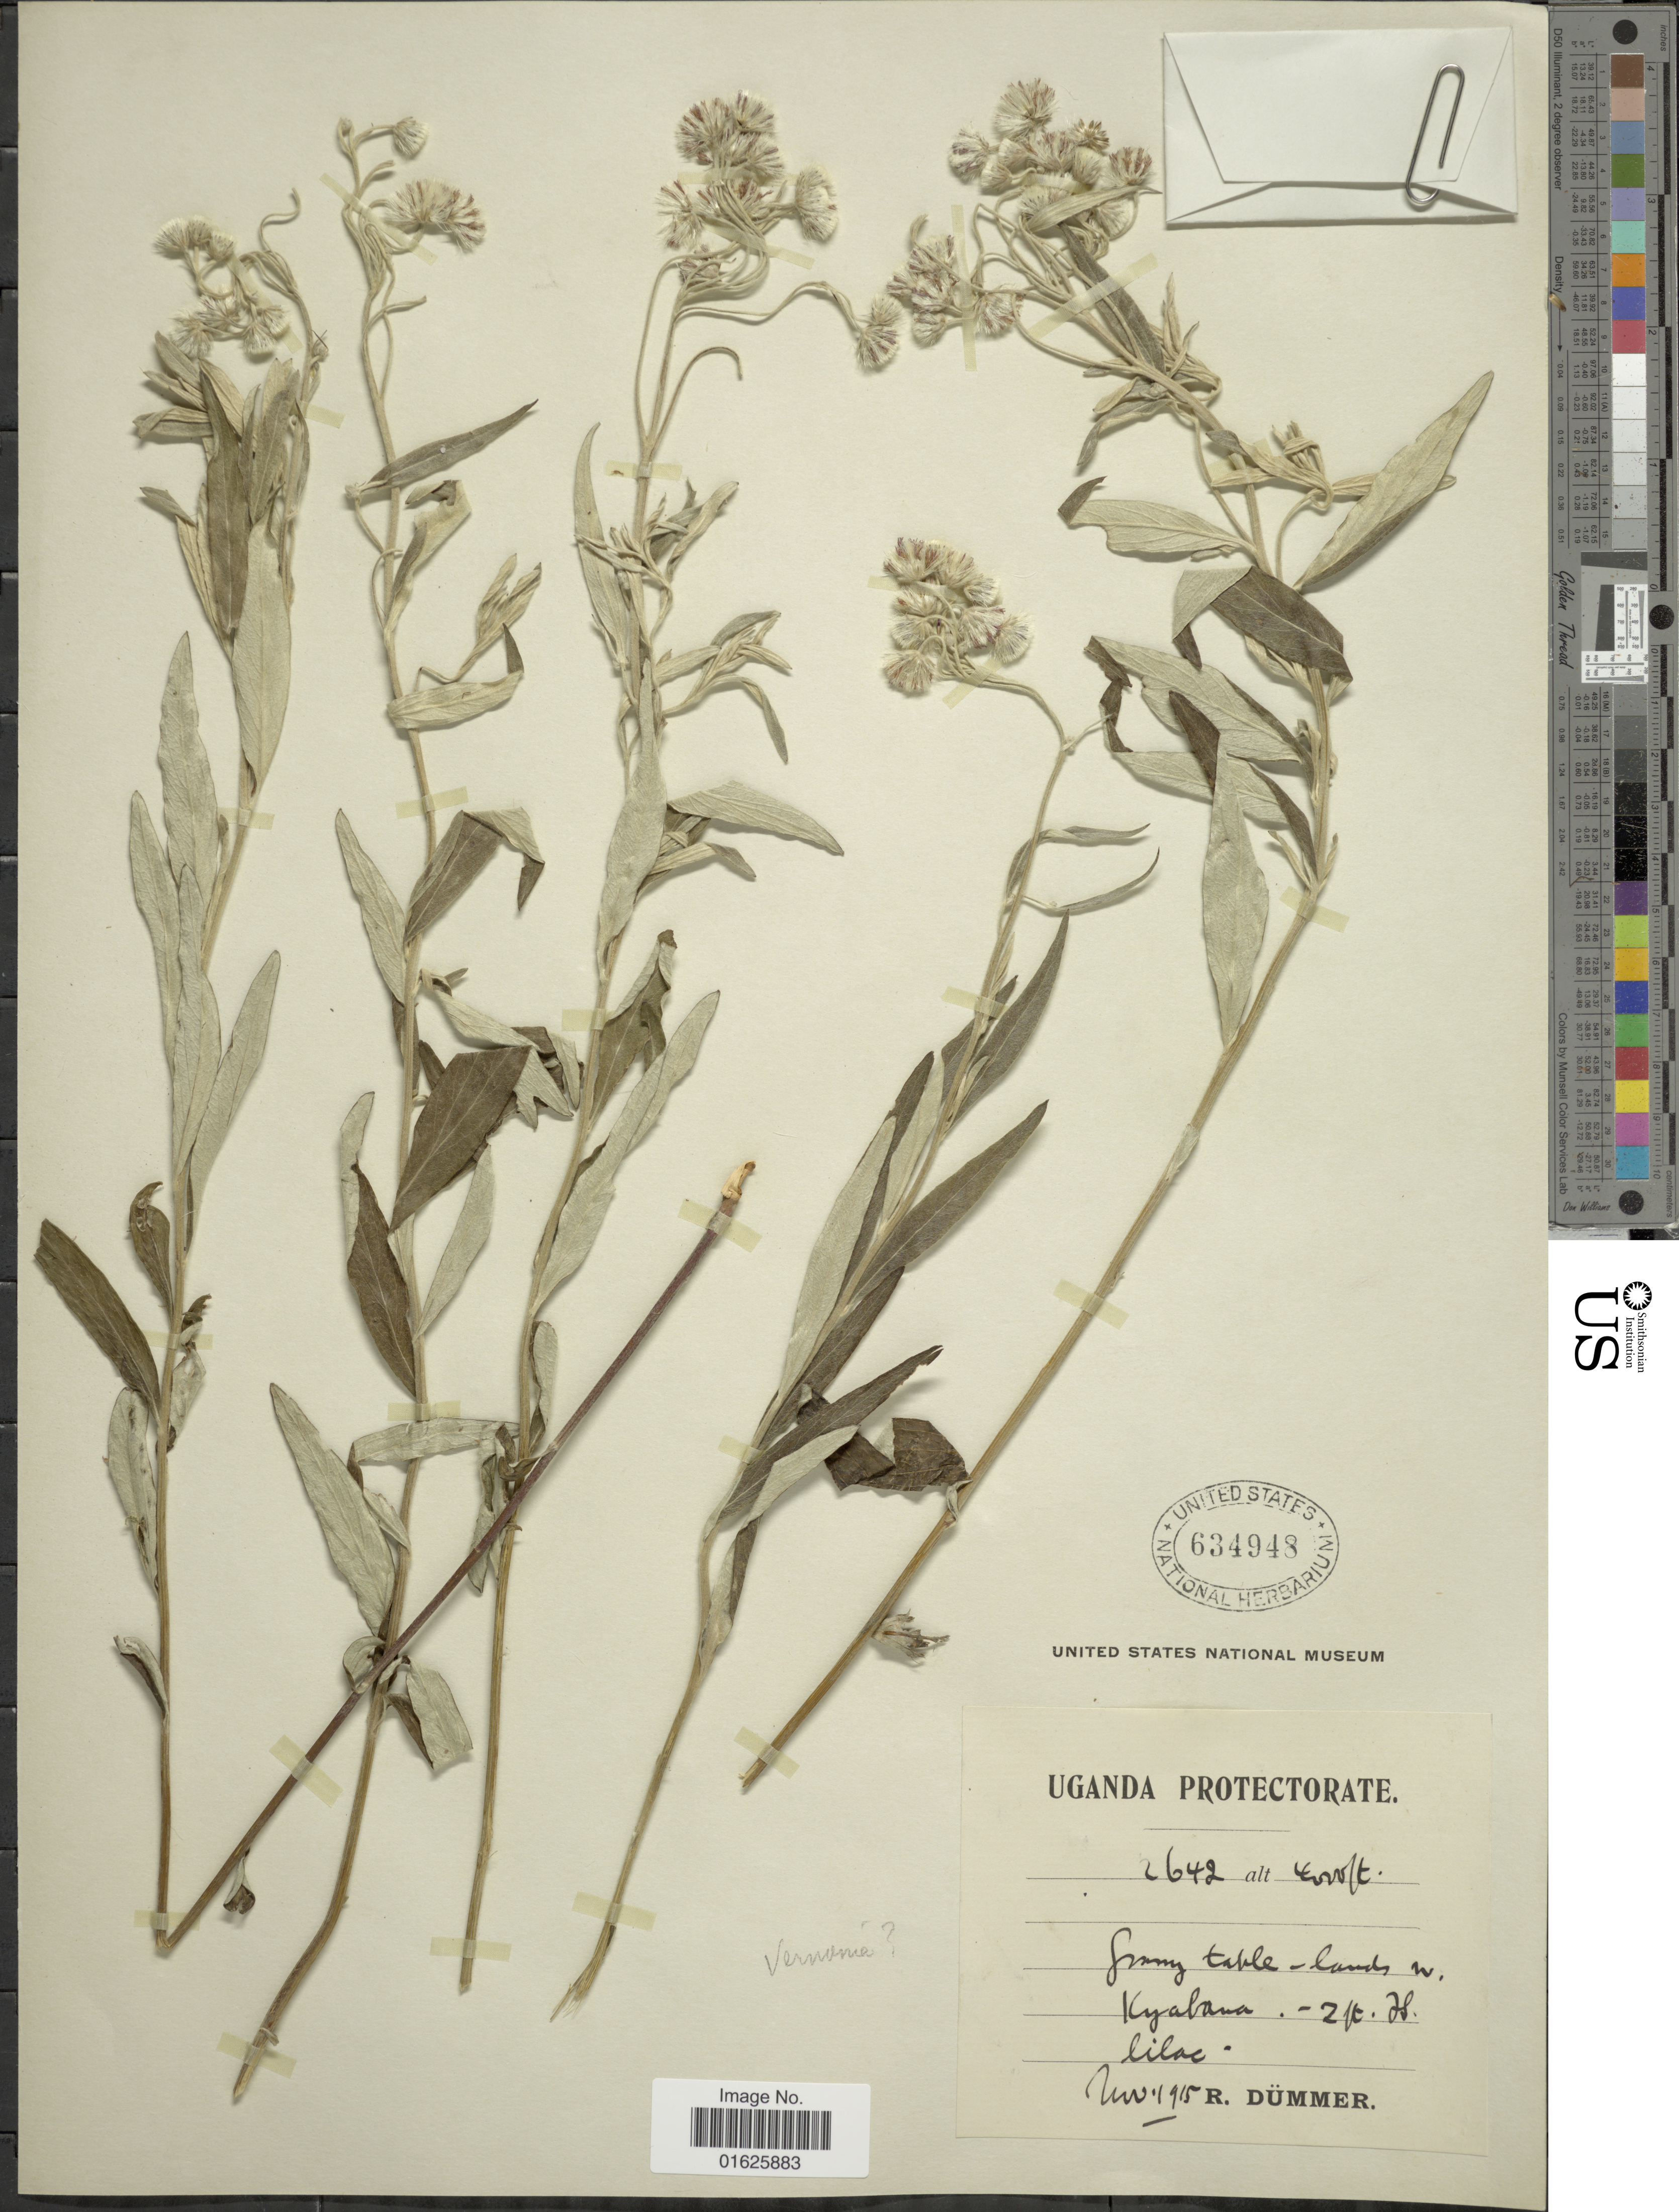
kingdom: Plantae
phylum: Tracheophyta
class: Magnoliopsida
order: Asterales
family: Asteraceae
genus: Hilliardiella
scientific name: Hilliardiella smithiana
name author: (Less.) H. Rob.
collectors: R. A. Dümmer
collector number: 2642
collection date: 1915-11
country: Uganda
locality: Grassy table - lands N Kyabana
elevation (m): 1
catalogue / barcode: US 634948